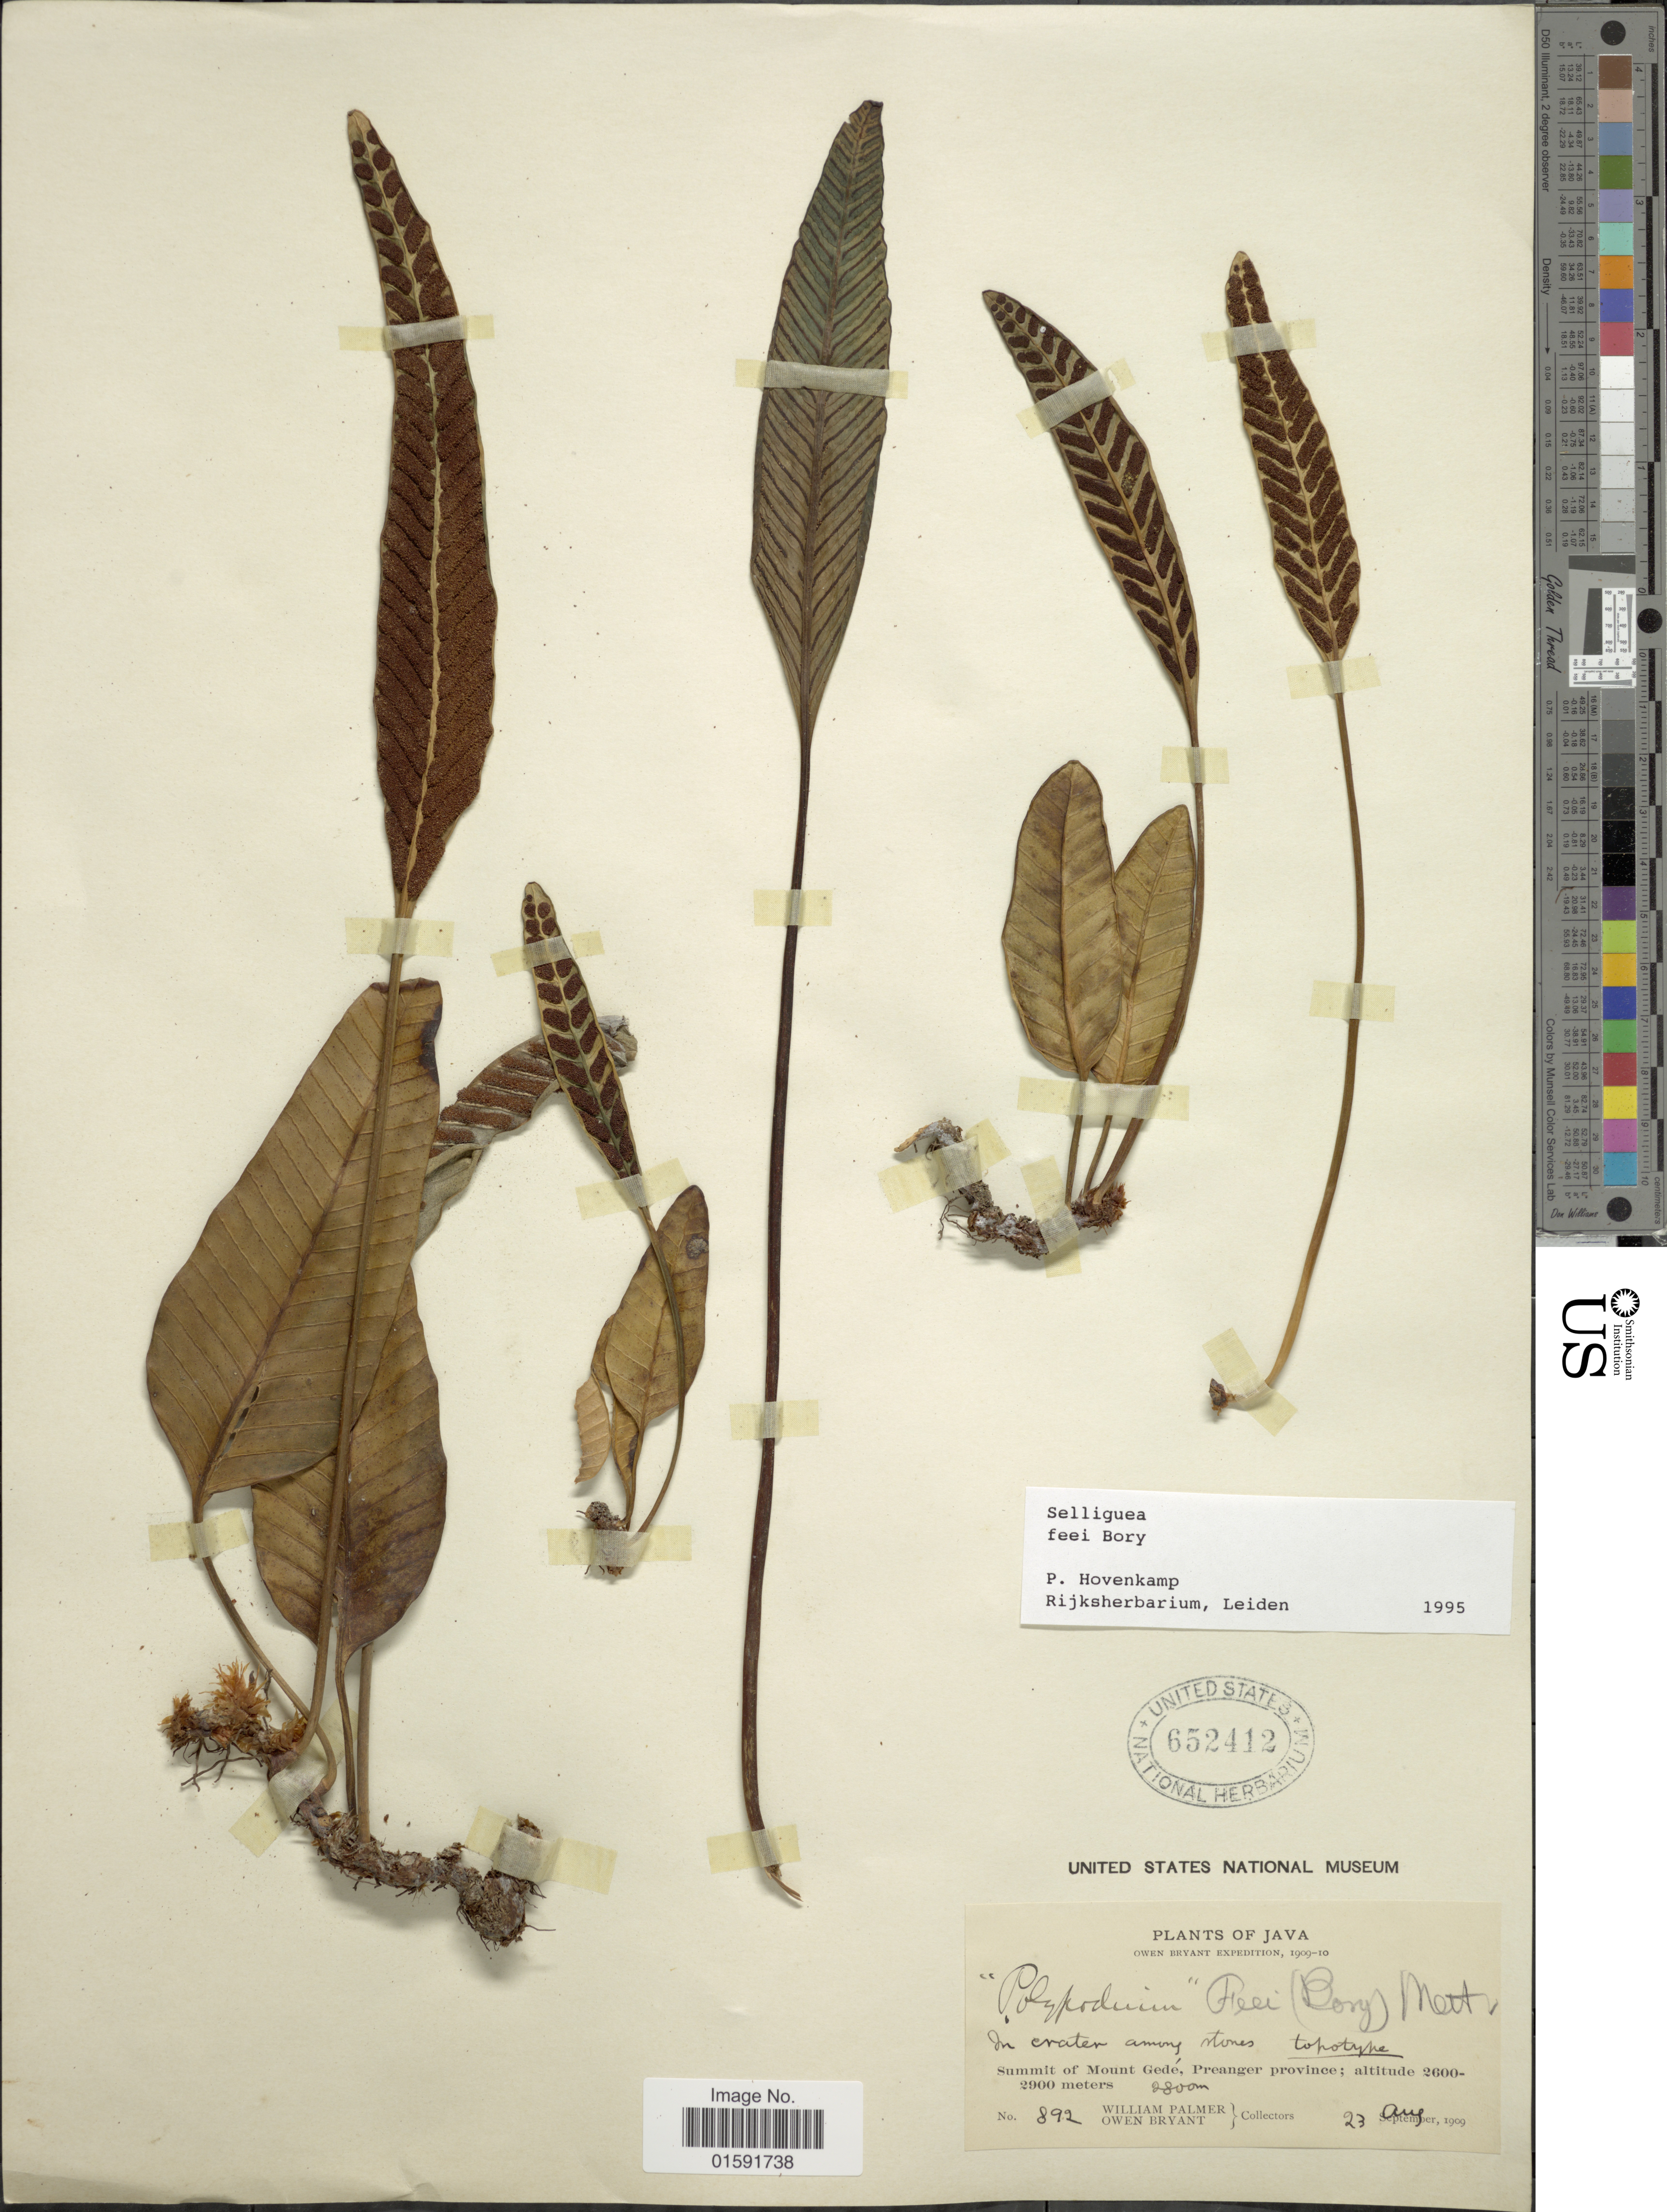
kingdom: Plantae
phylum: Tracheophyta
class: Polypodiopsida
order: Polypodiales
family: Polypodiaceae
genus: Selliguea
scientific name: Selliguea feei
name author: Bory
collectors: W. Palmer & O. Bryant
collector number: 892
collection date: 1909-08-23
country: Indonesia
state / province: Java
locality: Summit of Mount Gedé, Preanger province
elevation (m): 2800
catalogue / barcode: US 652412